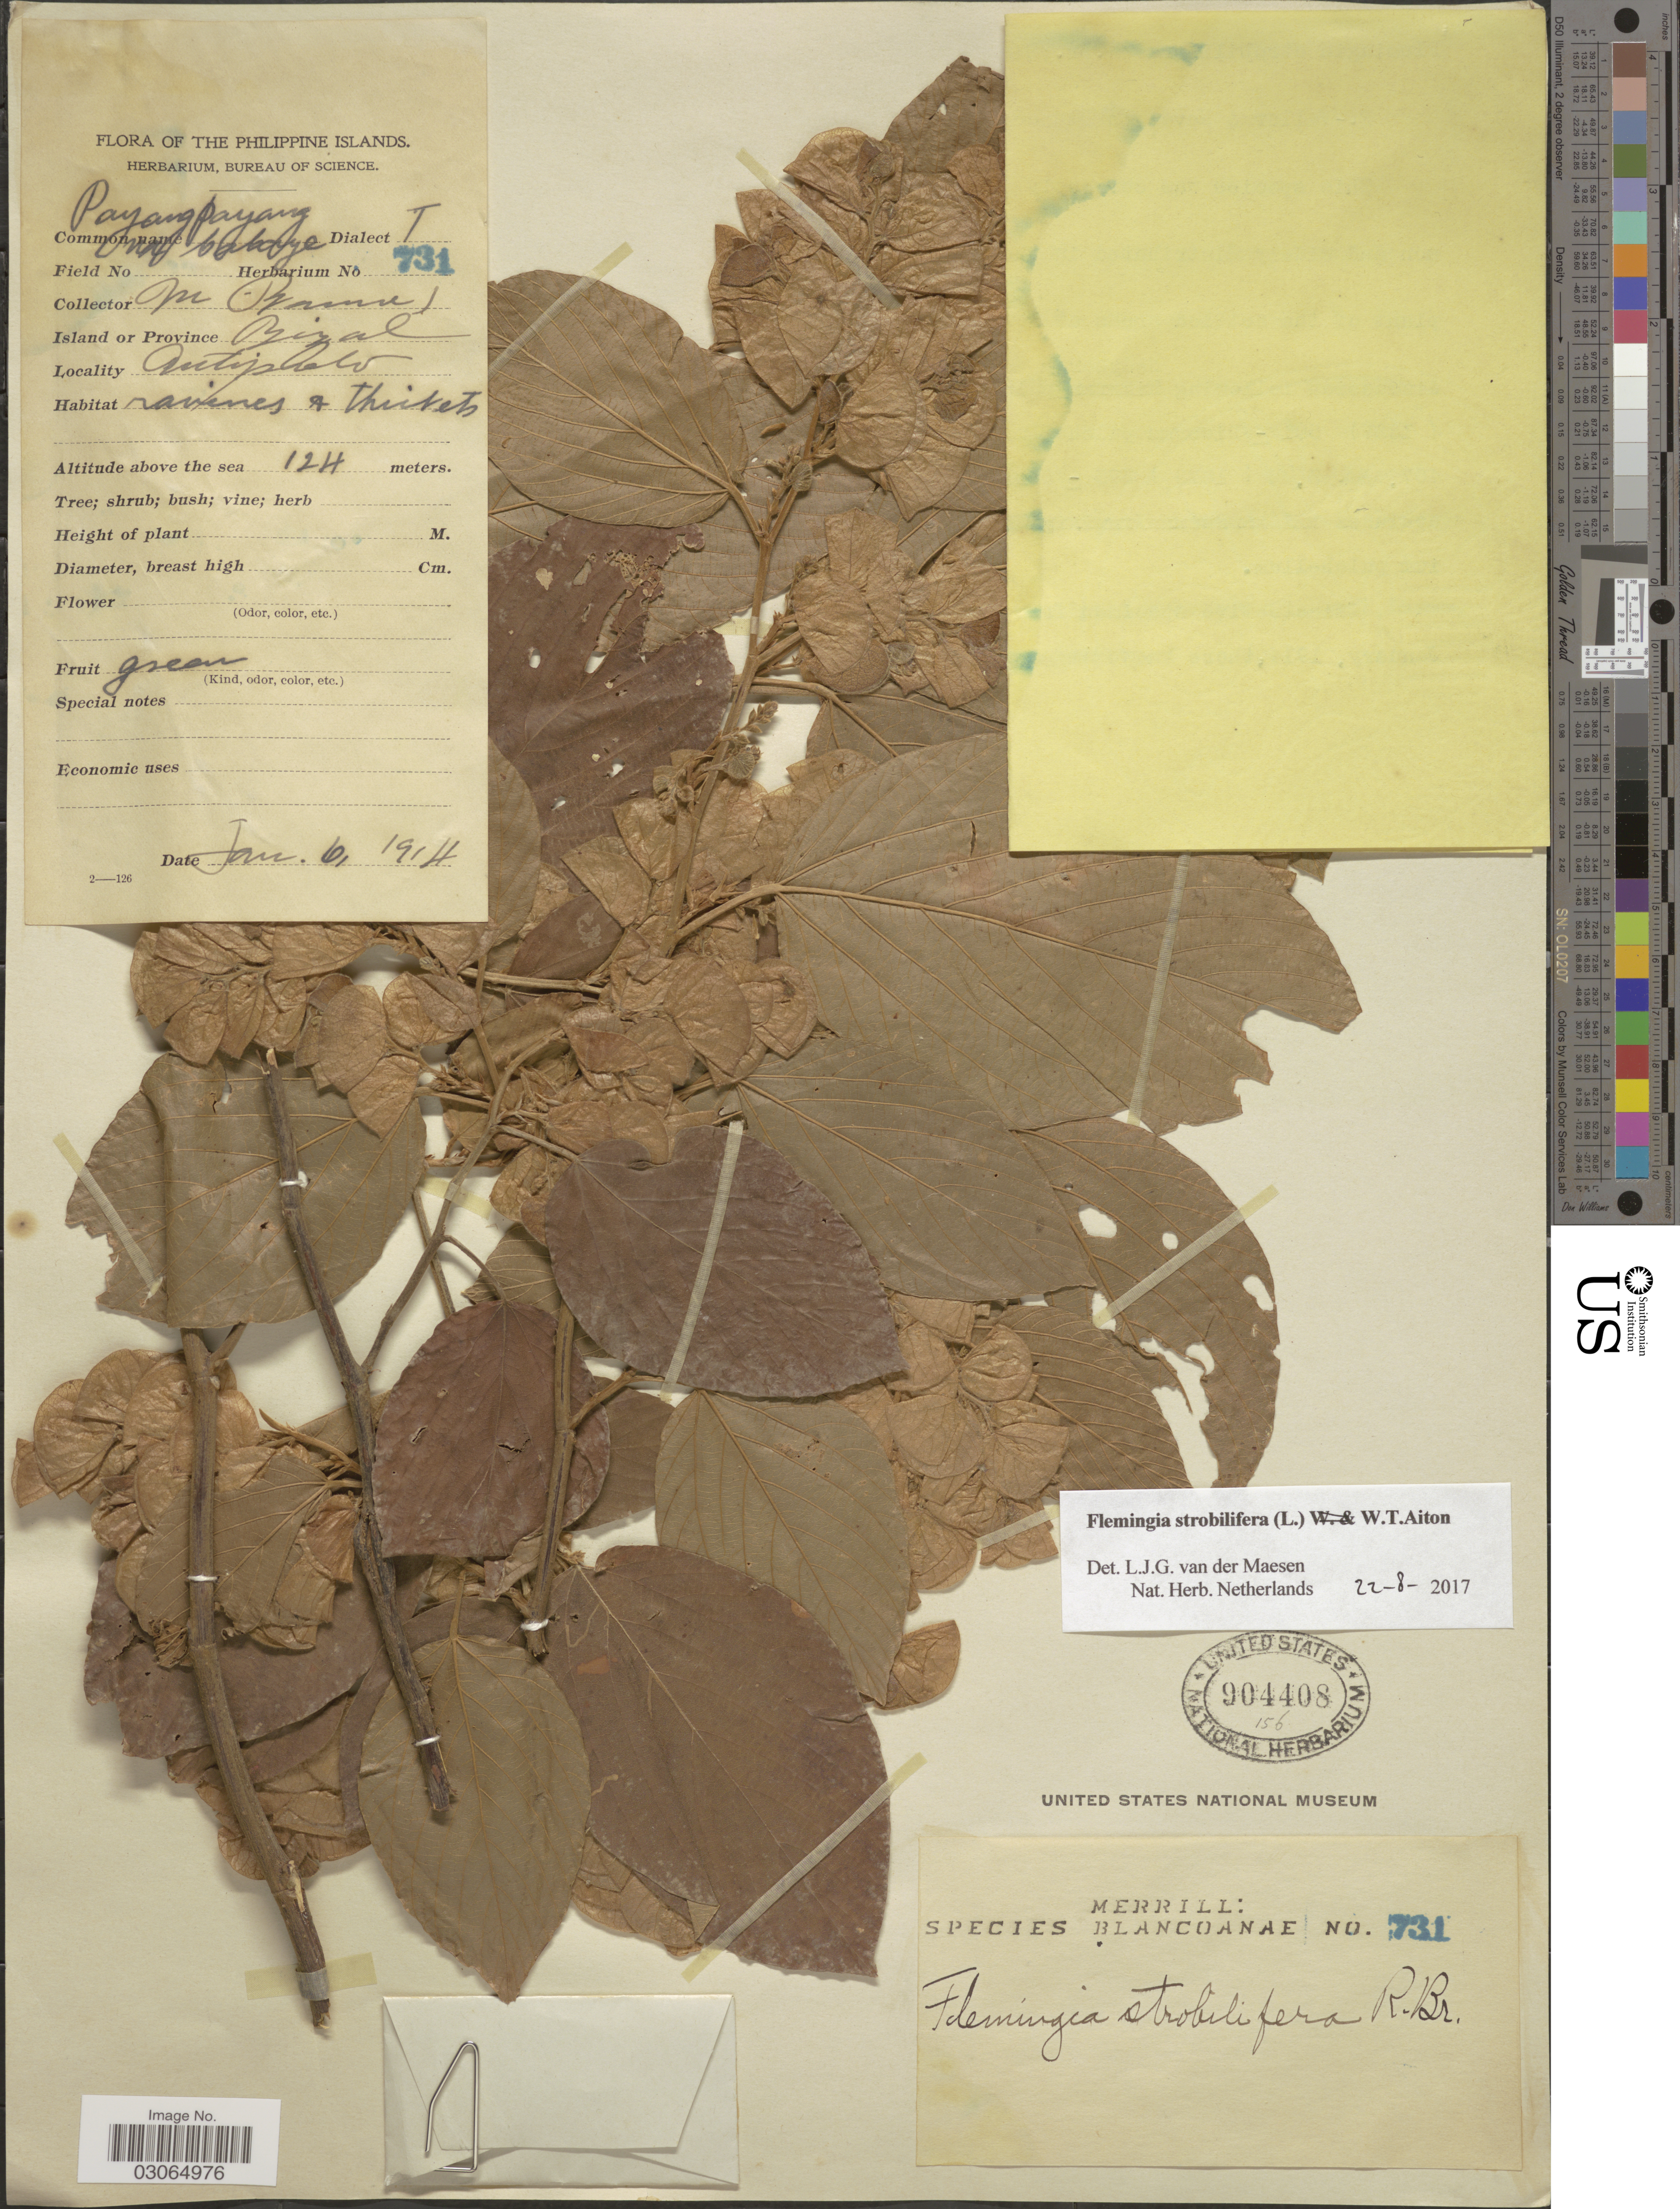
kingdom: Plantae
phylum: Tracheophyta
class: Magnoliopsida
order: Fabales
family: Fabaceae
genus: Flemingia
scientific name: Flemingia strobilifera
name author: (L.) W.T. Aiton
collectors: M. Braun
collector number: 731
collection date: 1914-01-06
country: Philippines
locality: Island of Province Rizal. Antipolo.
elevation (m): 124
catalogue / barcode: US 904408